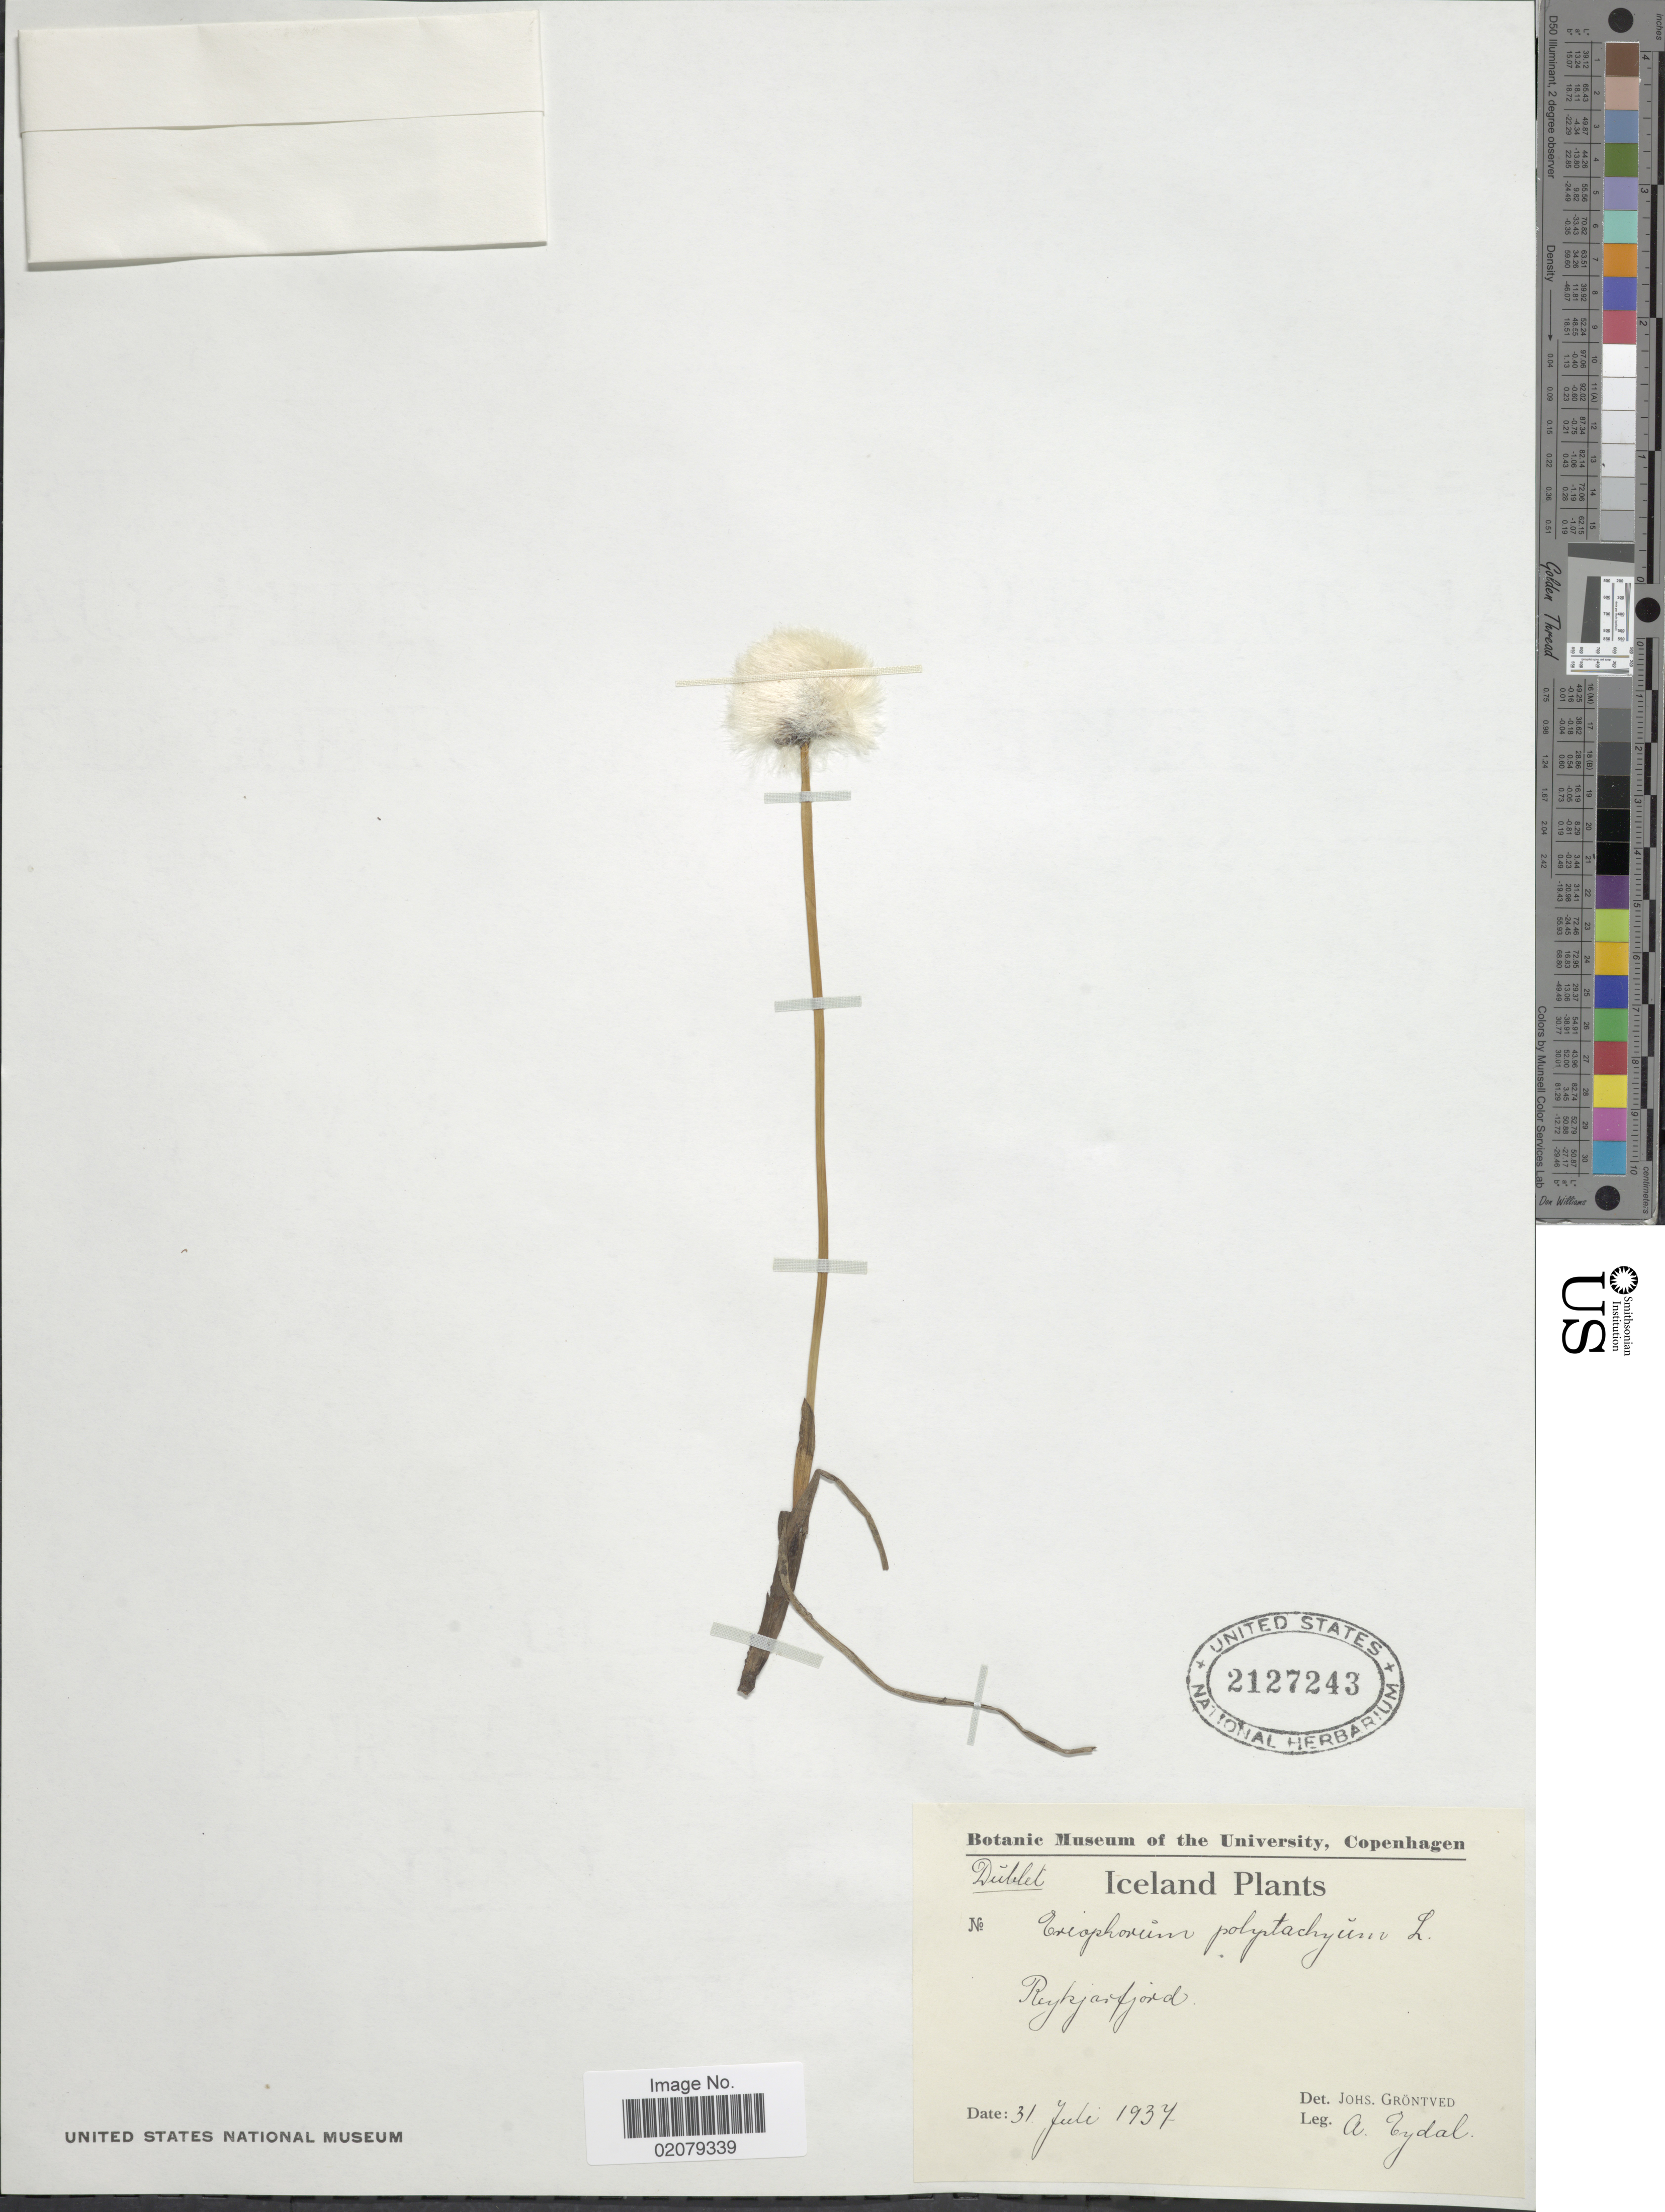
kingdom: Plantae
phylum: Tracheophyta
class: Liliopsida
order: Poales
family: Cyperaceae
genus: Eriophorum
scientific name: Eriophorum angustifolium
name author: Honck.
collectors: A. Eydal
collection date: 1937-07-31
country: Iceland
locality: Reykjarfjord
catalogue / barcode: US 2127243